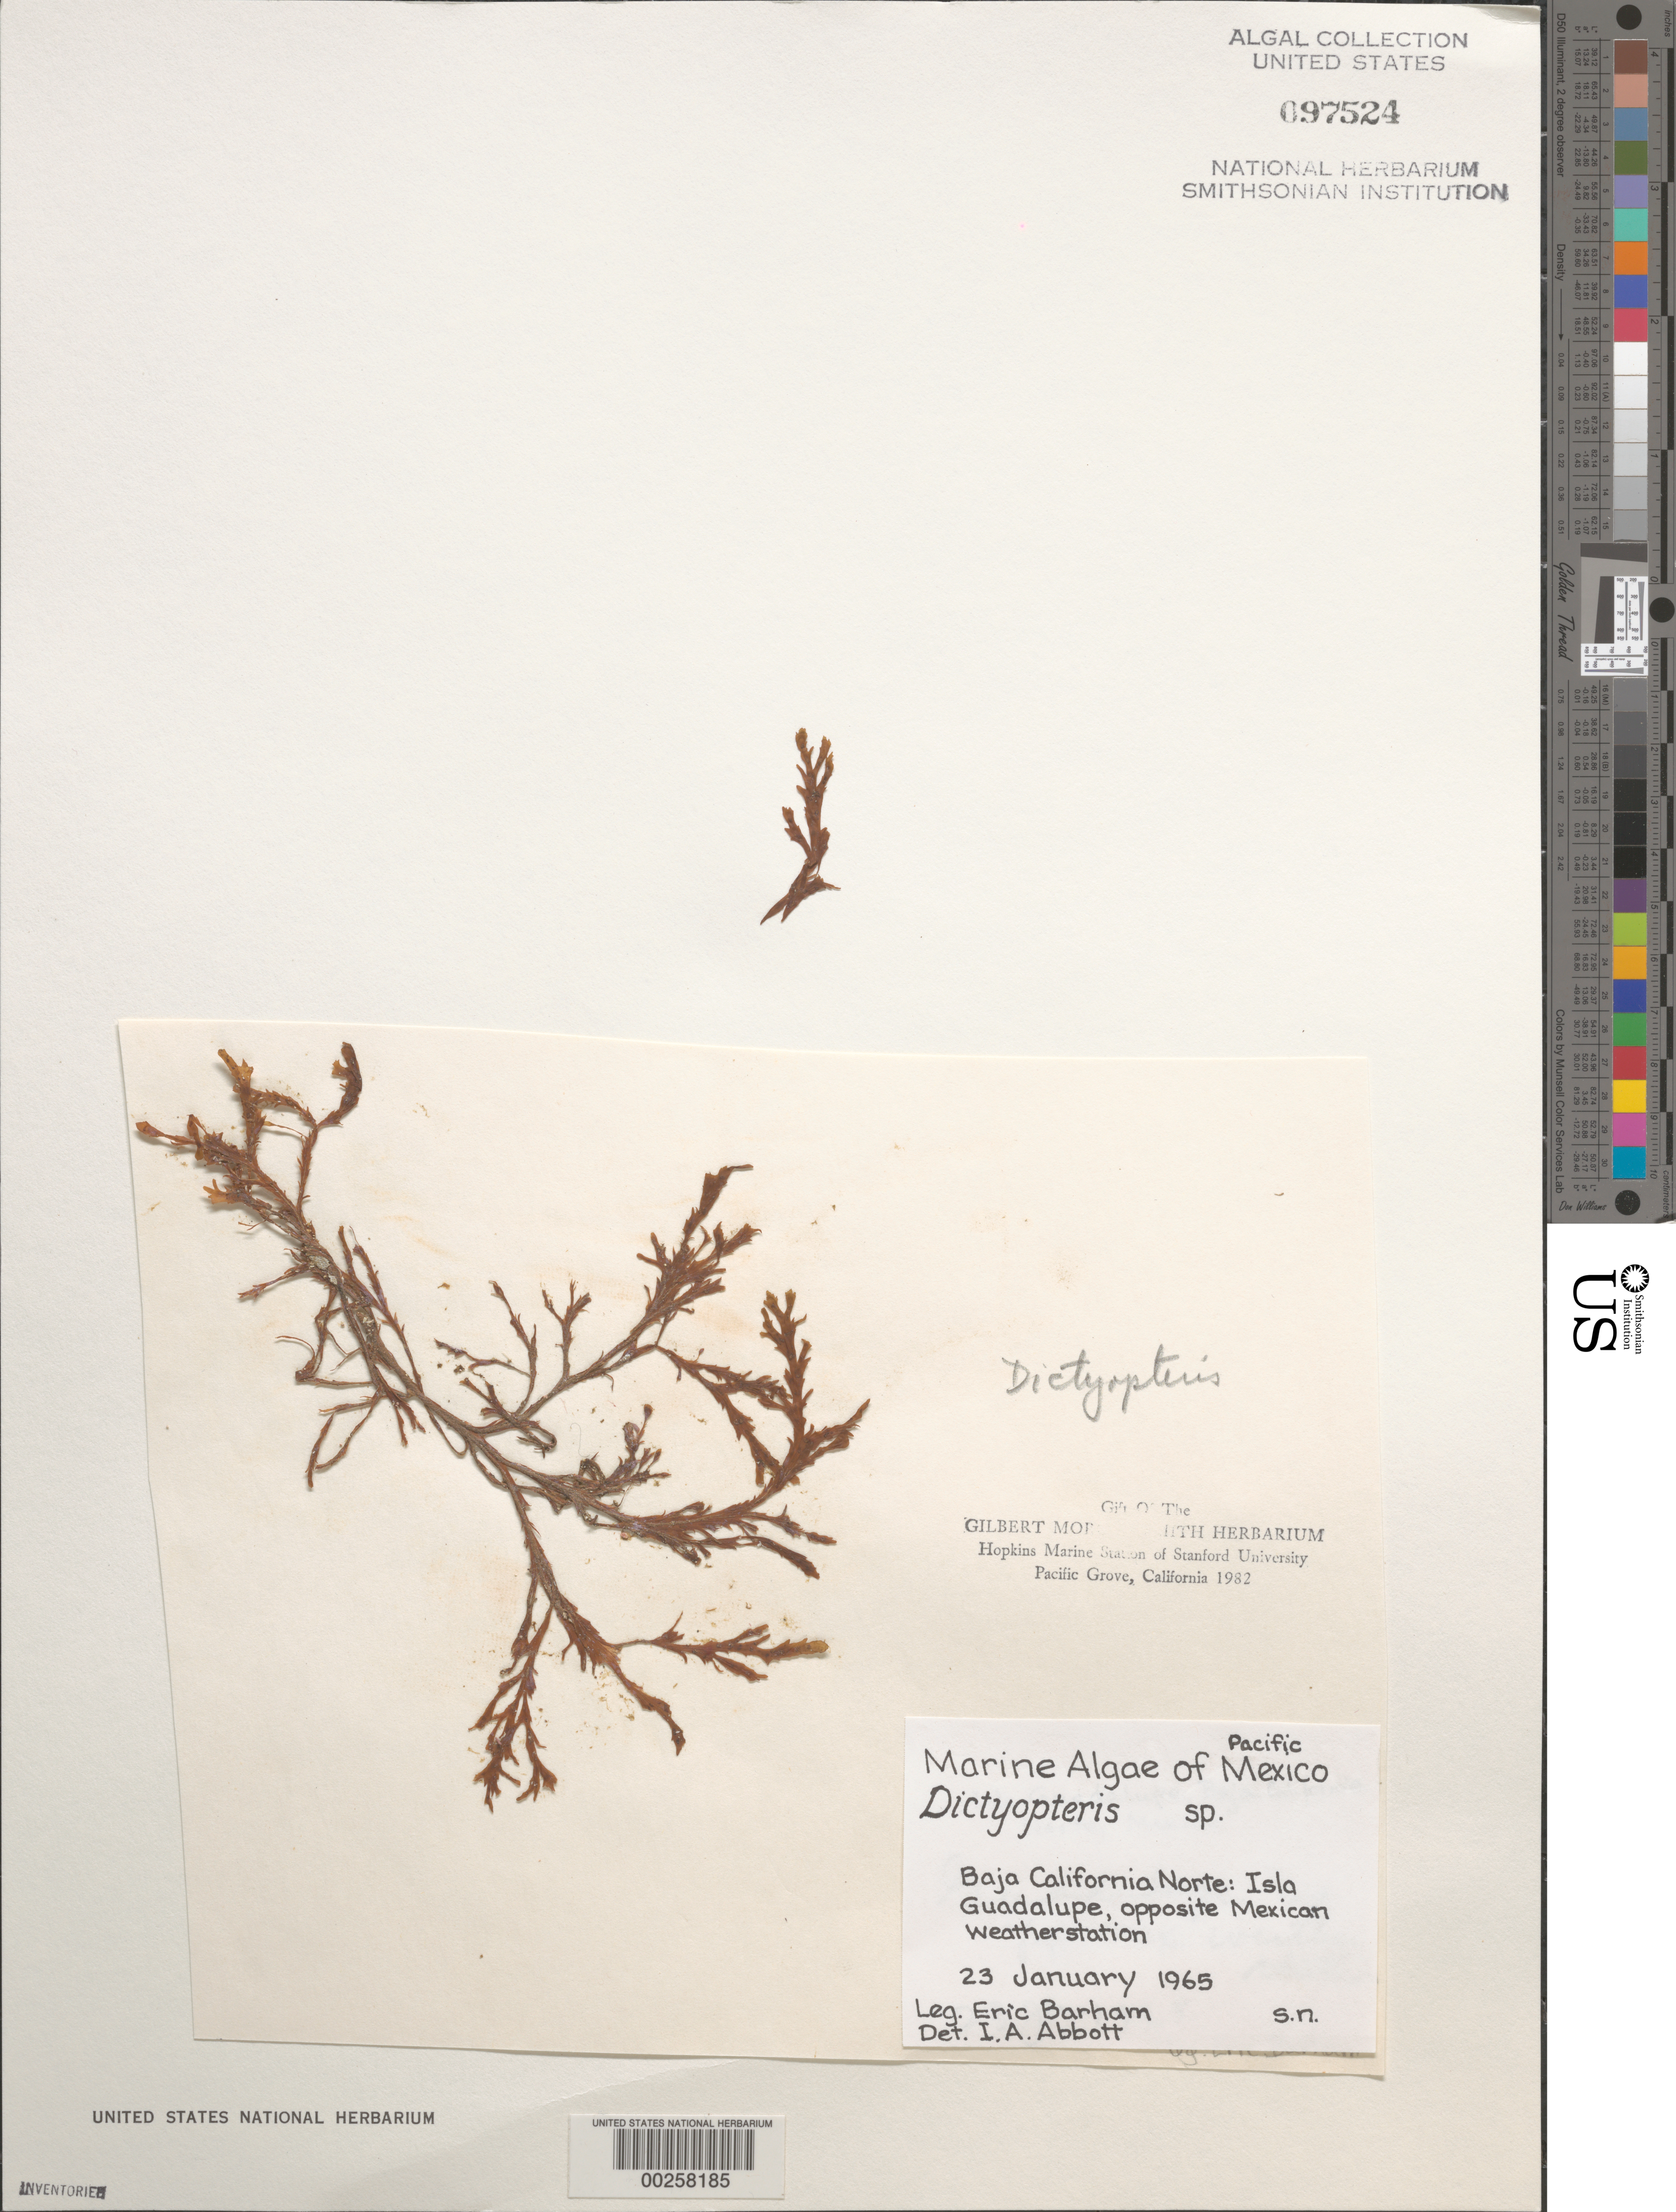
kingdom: Chromista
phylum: Ochrophyta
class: Phaeophyceae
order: Dictyotales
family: Dictyotaceae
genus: Dictyopteris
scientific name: Dictyopteris sp.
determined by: Abbott, Isabella A.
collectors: E. Barham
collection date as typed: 23 Jan 1965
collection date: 1965-01-23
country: Mexico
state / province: Baja California Norte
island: Isla Guadalupe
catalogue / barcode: US 97524